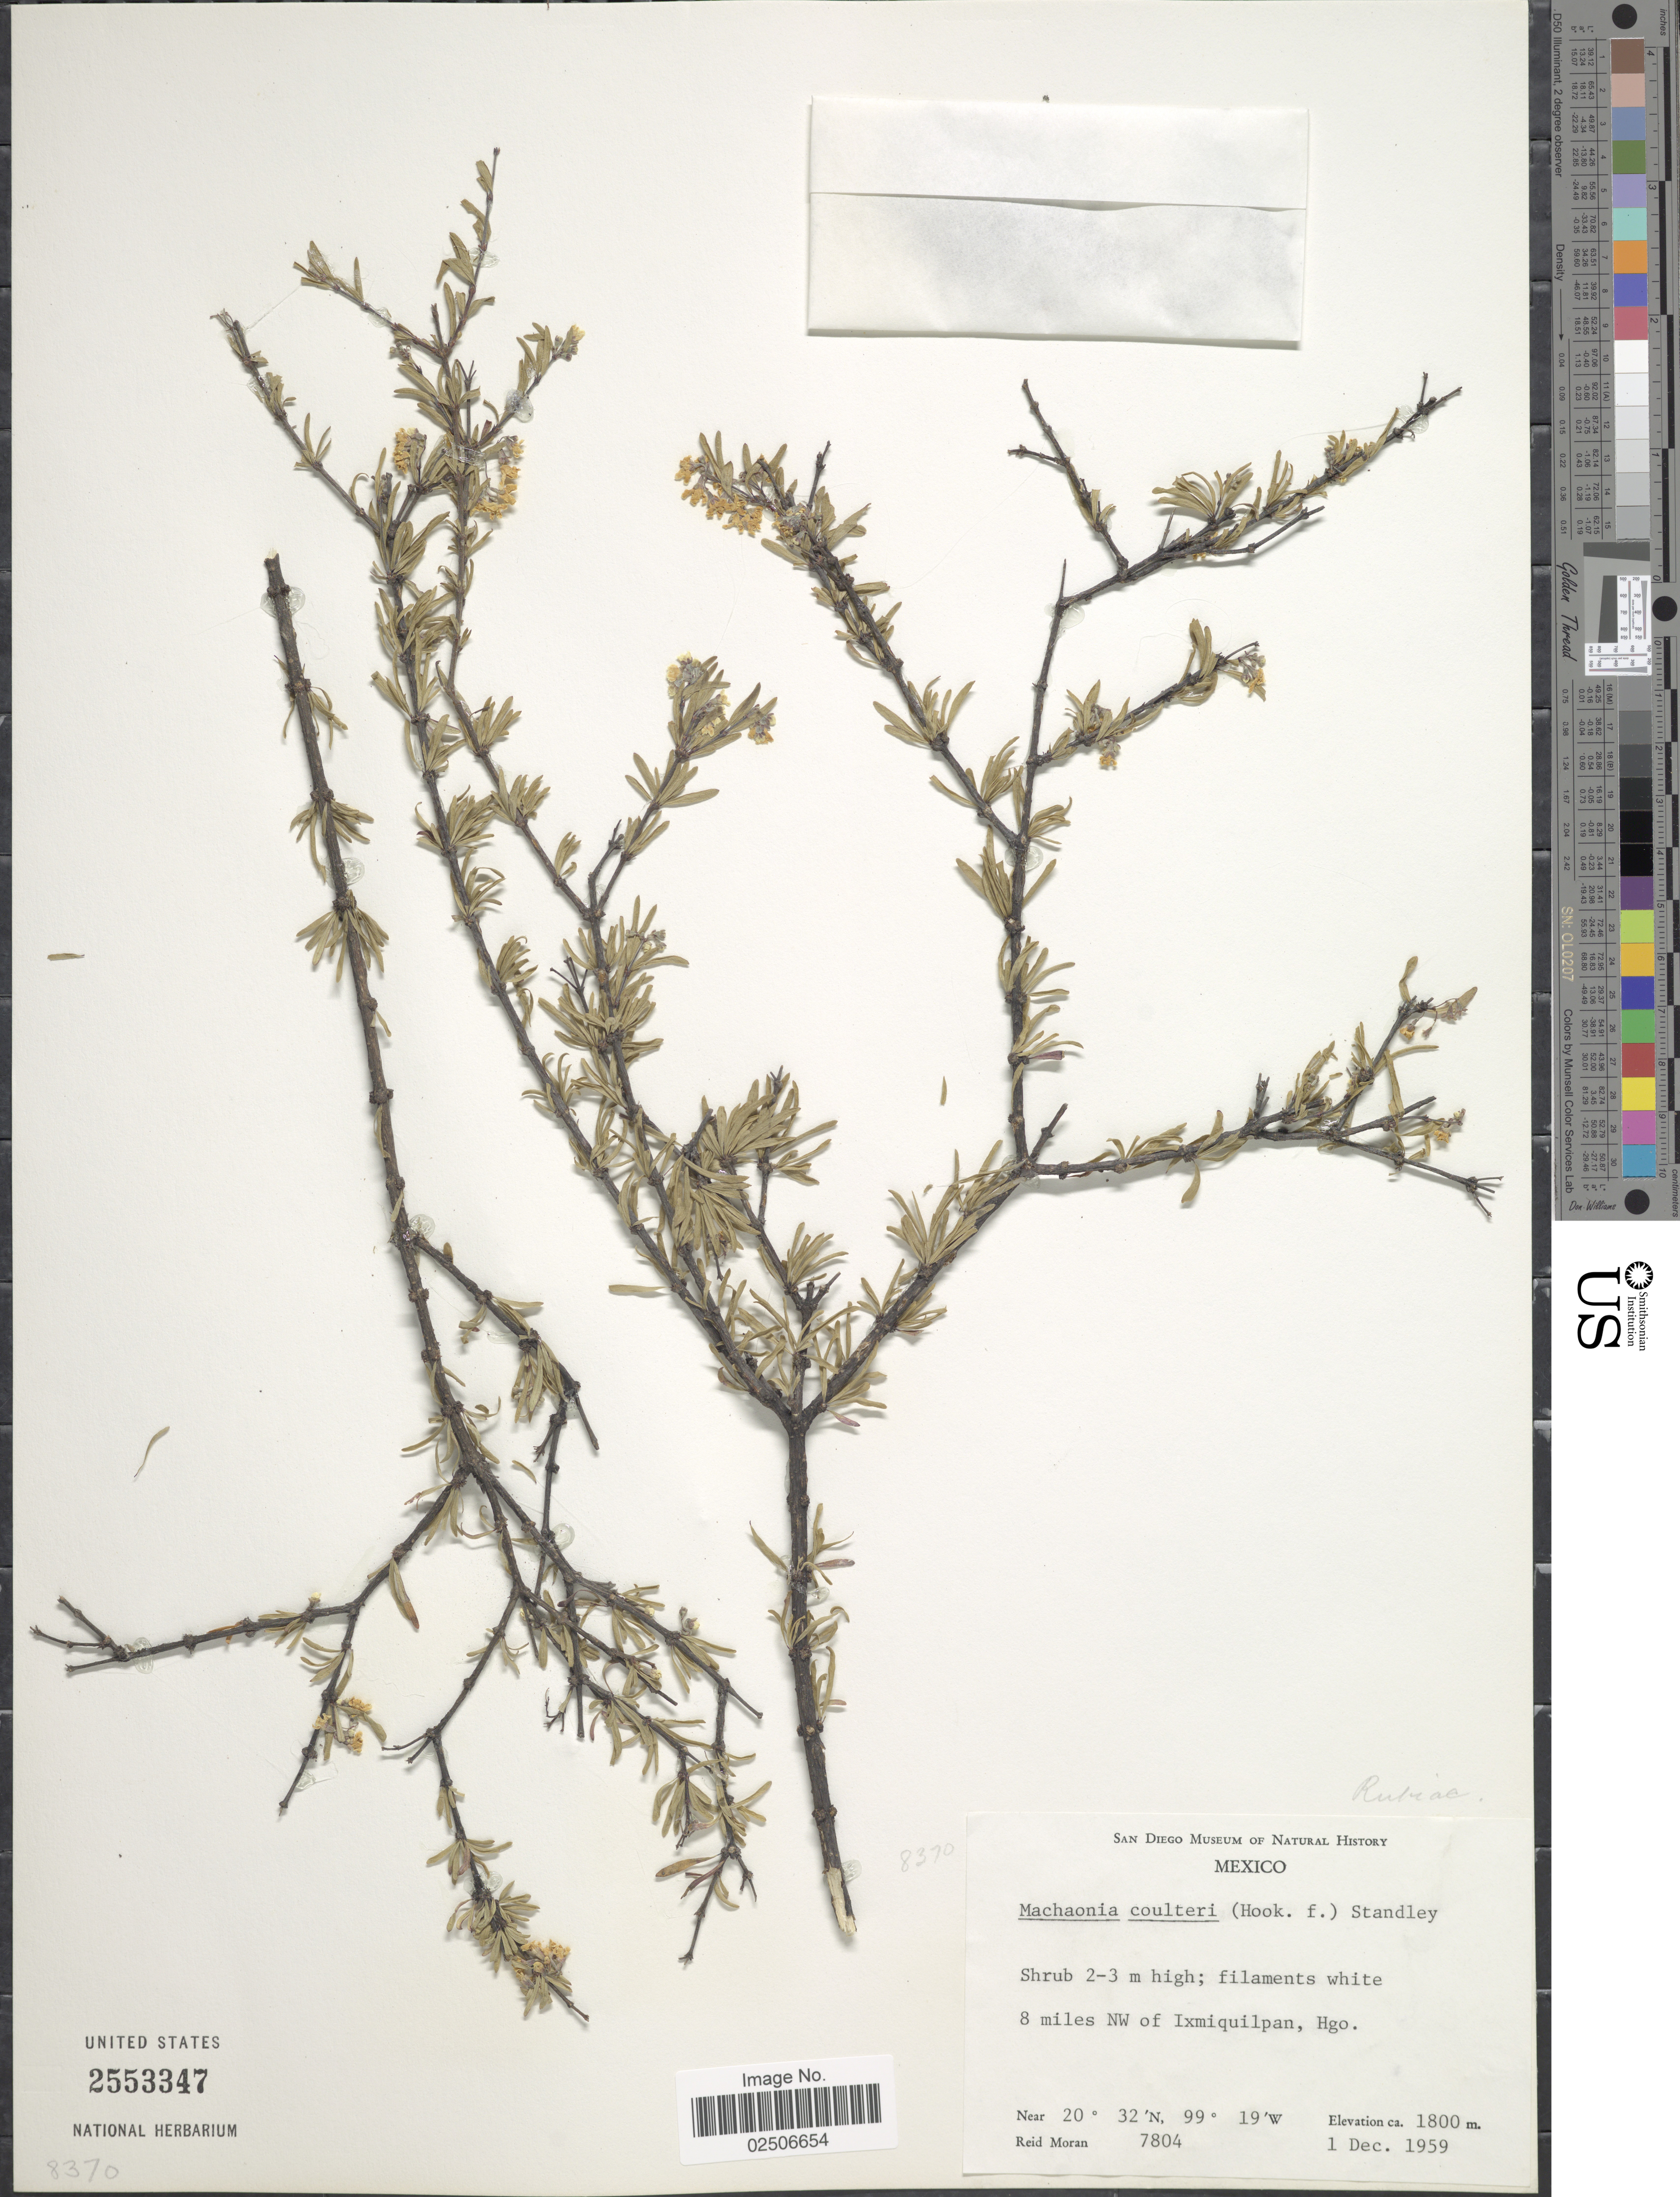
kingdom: Plantae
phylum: Tracheophyta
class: Magnoliopsida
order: Gentianales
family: Rubiaceae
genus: Machaonia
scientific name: Machaonia coulteri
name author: (Hook. f. ex Benth. & Hook.) Standl.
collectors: R. V. Moran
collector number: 7804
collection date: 1959-12-01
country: Mexico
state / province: Hidalgo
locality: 8 miles NW of Ixmiquilpan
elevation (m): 1800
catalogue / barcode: US 2553347